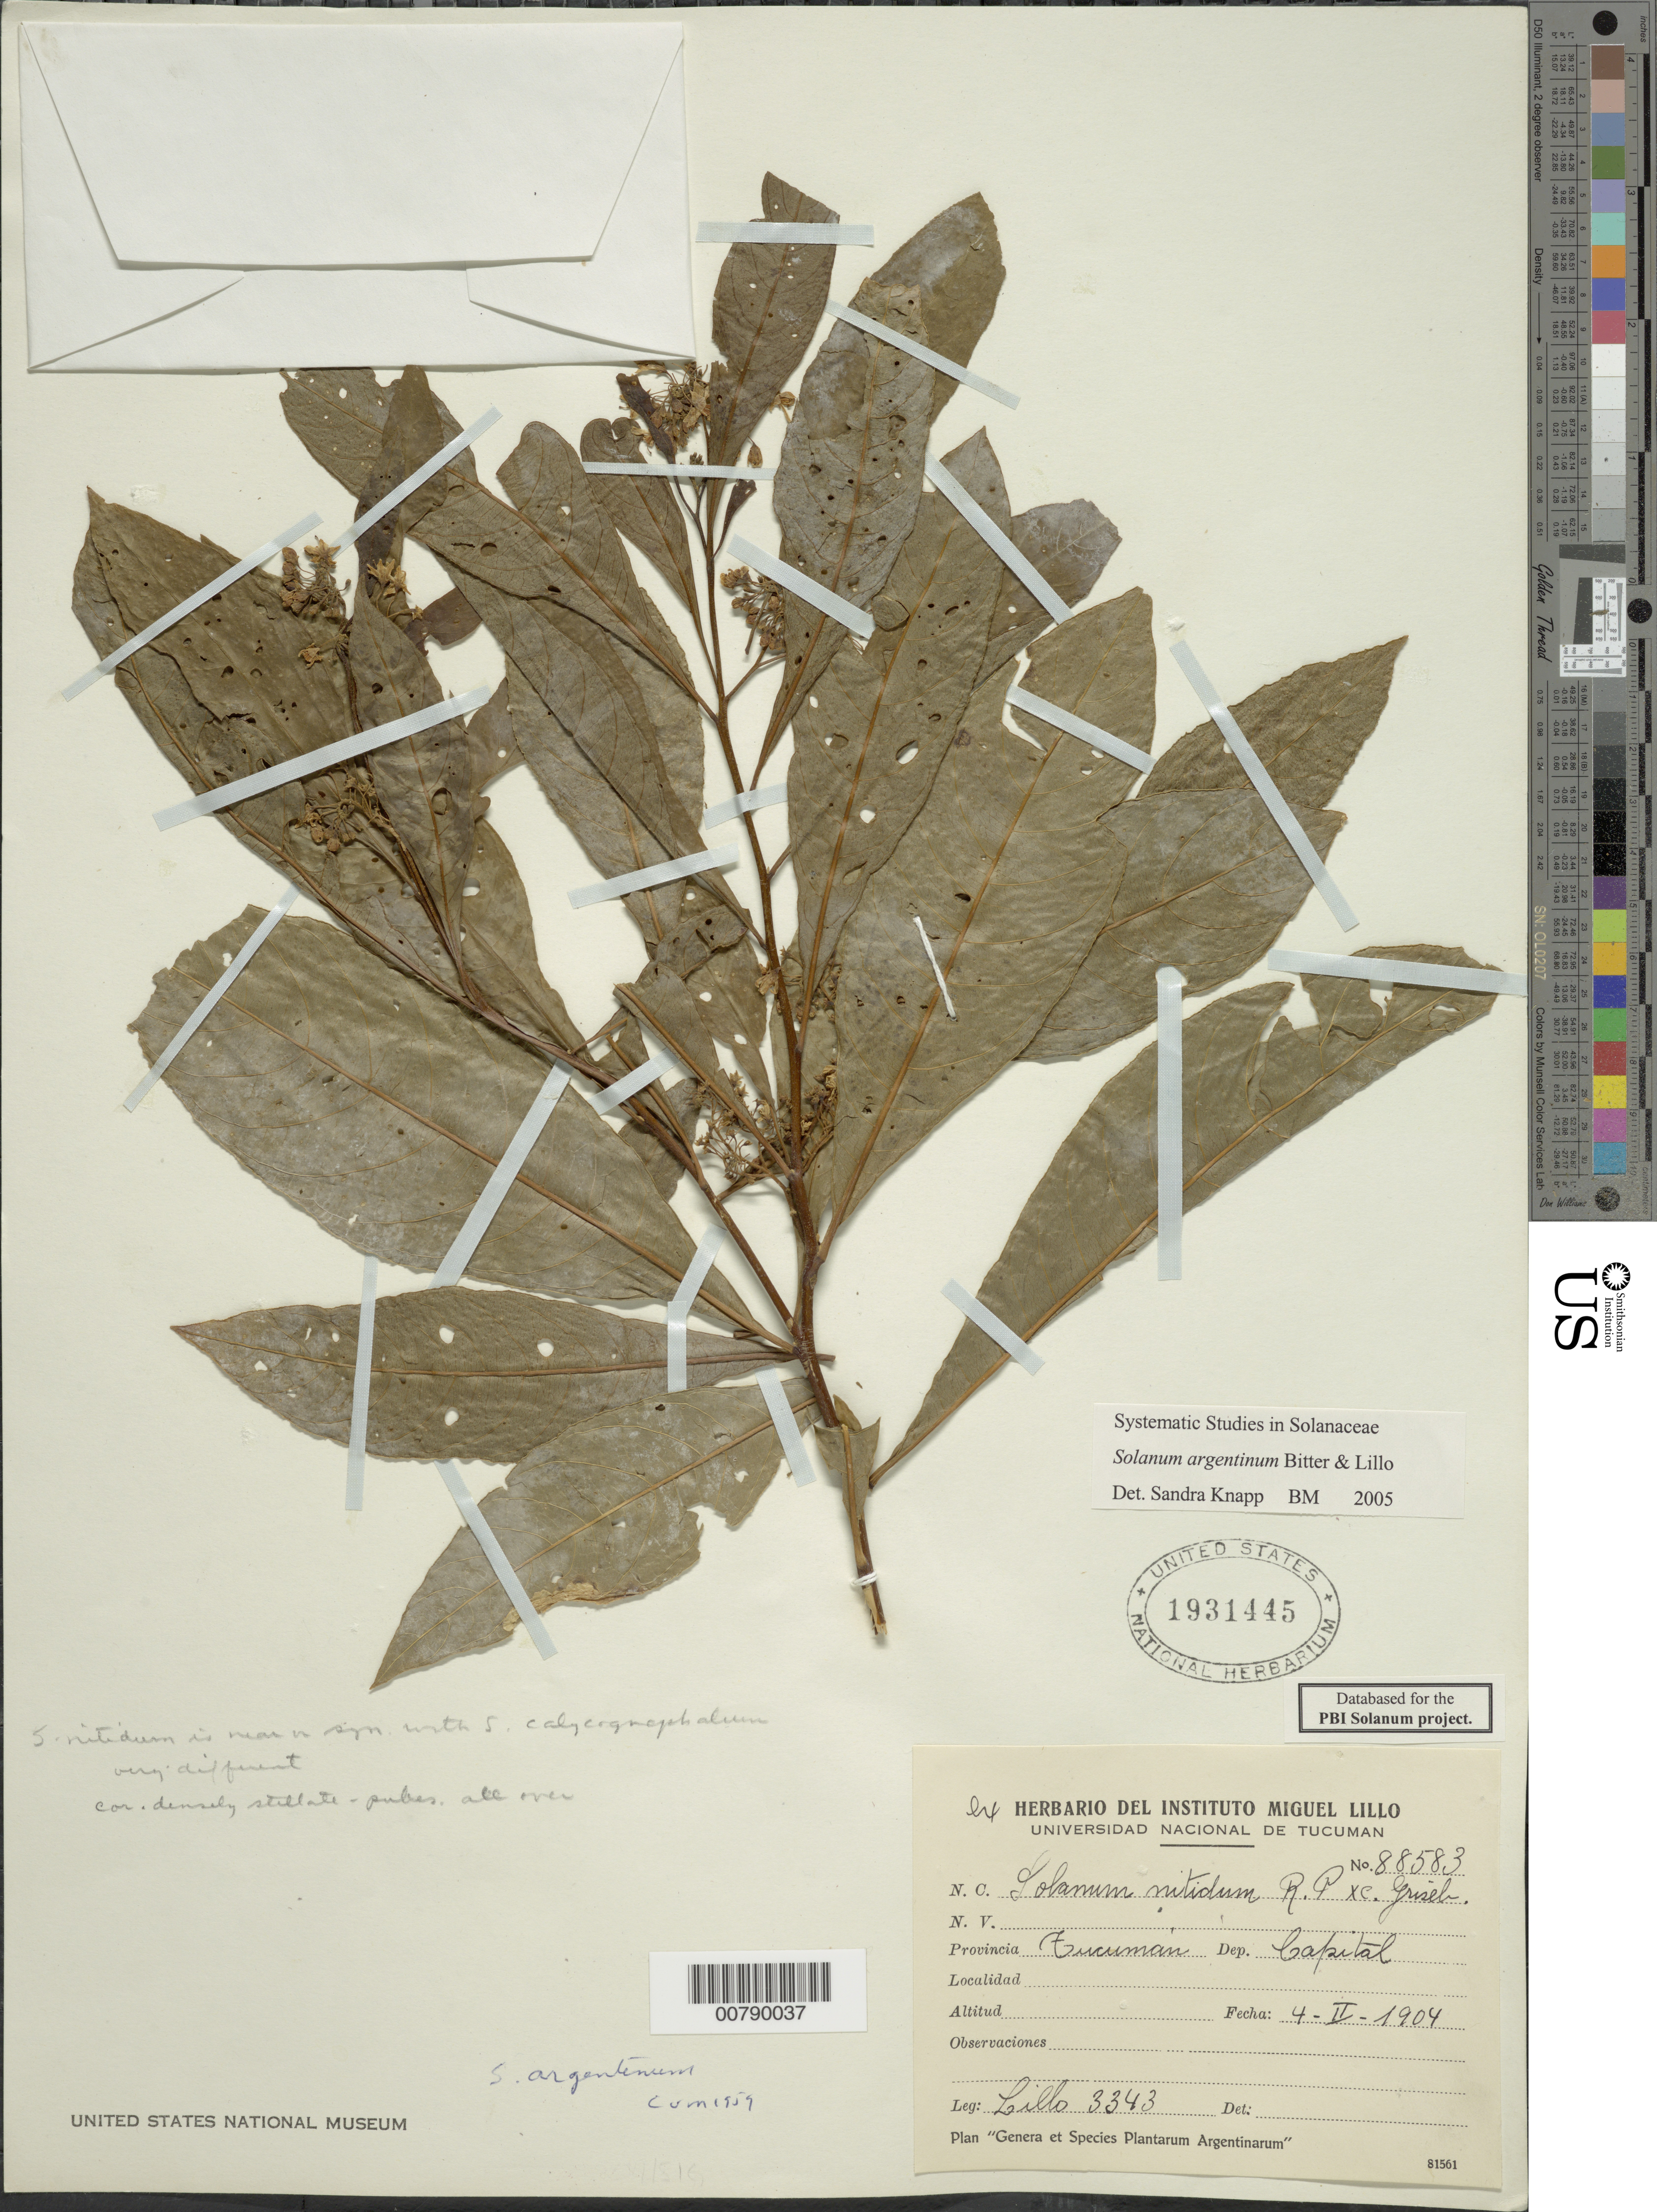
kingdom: Plantae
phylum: Tracheophyta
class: Magnoliopsida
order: Solanales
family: Solanaceae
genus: Solanum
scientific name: Solanum argentinum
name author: Bitter & Lillo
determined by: Knapp, S. D.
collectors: M. Lillo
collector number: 3343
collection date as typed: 4 Jan 1904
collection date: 1904-01-04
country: Argentina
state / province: Tucumán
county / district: Capital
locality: sin. loc.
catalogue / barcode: US 1931445